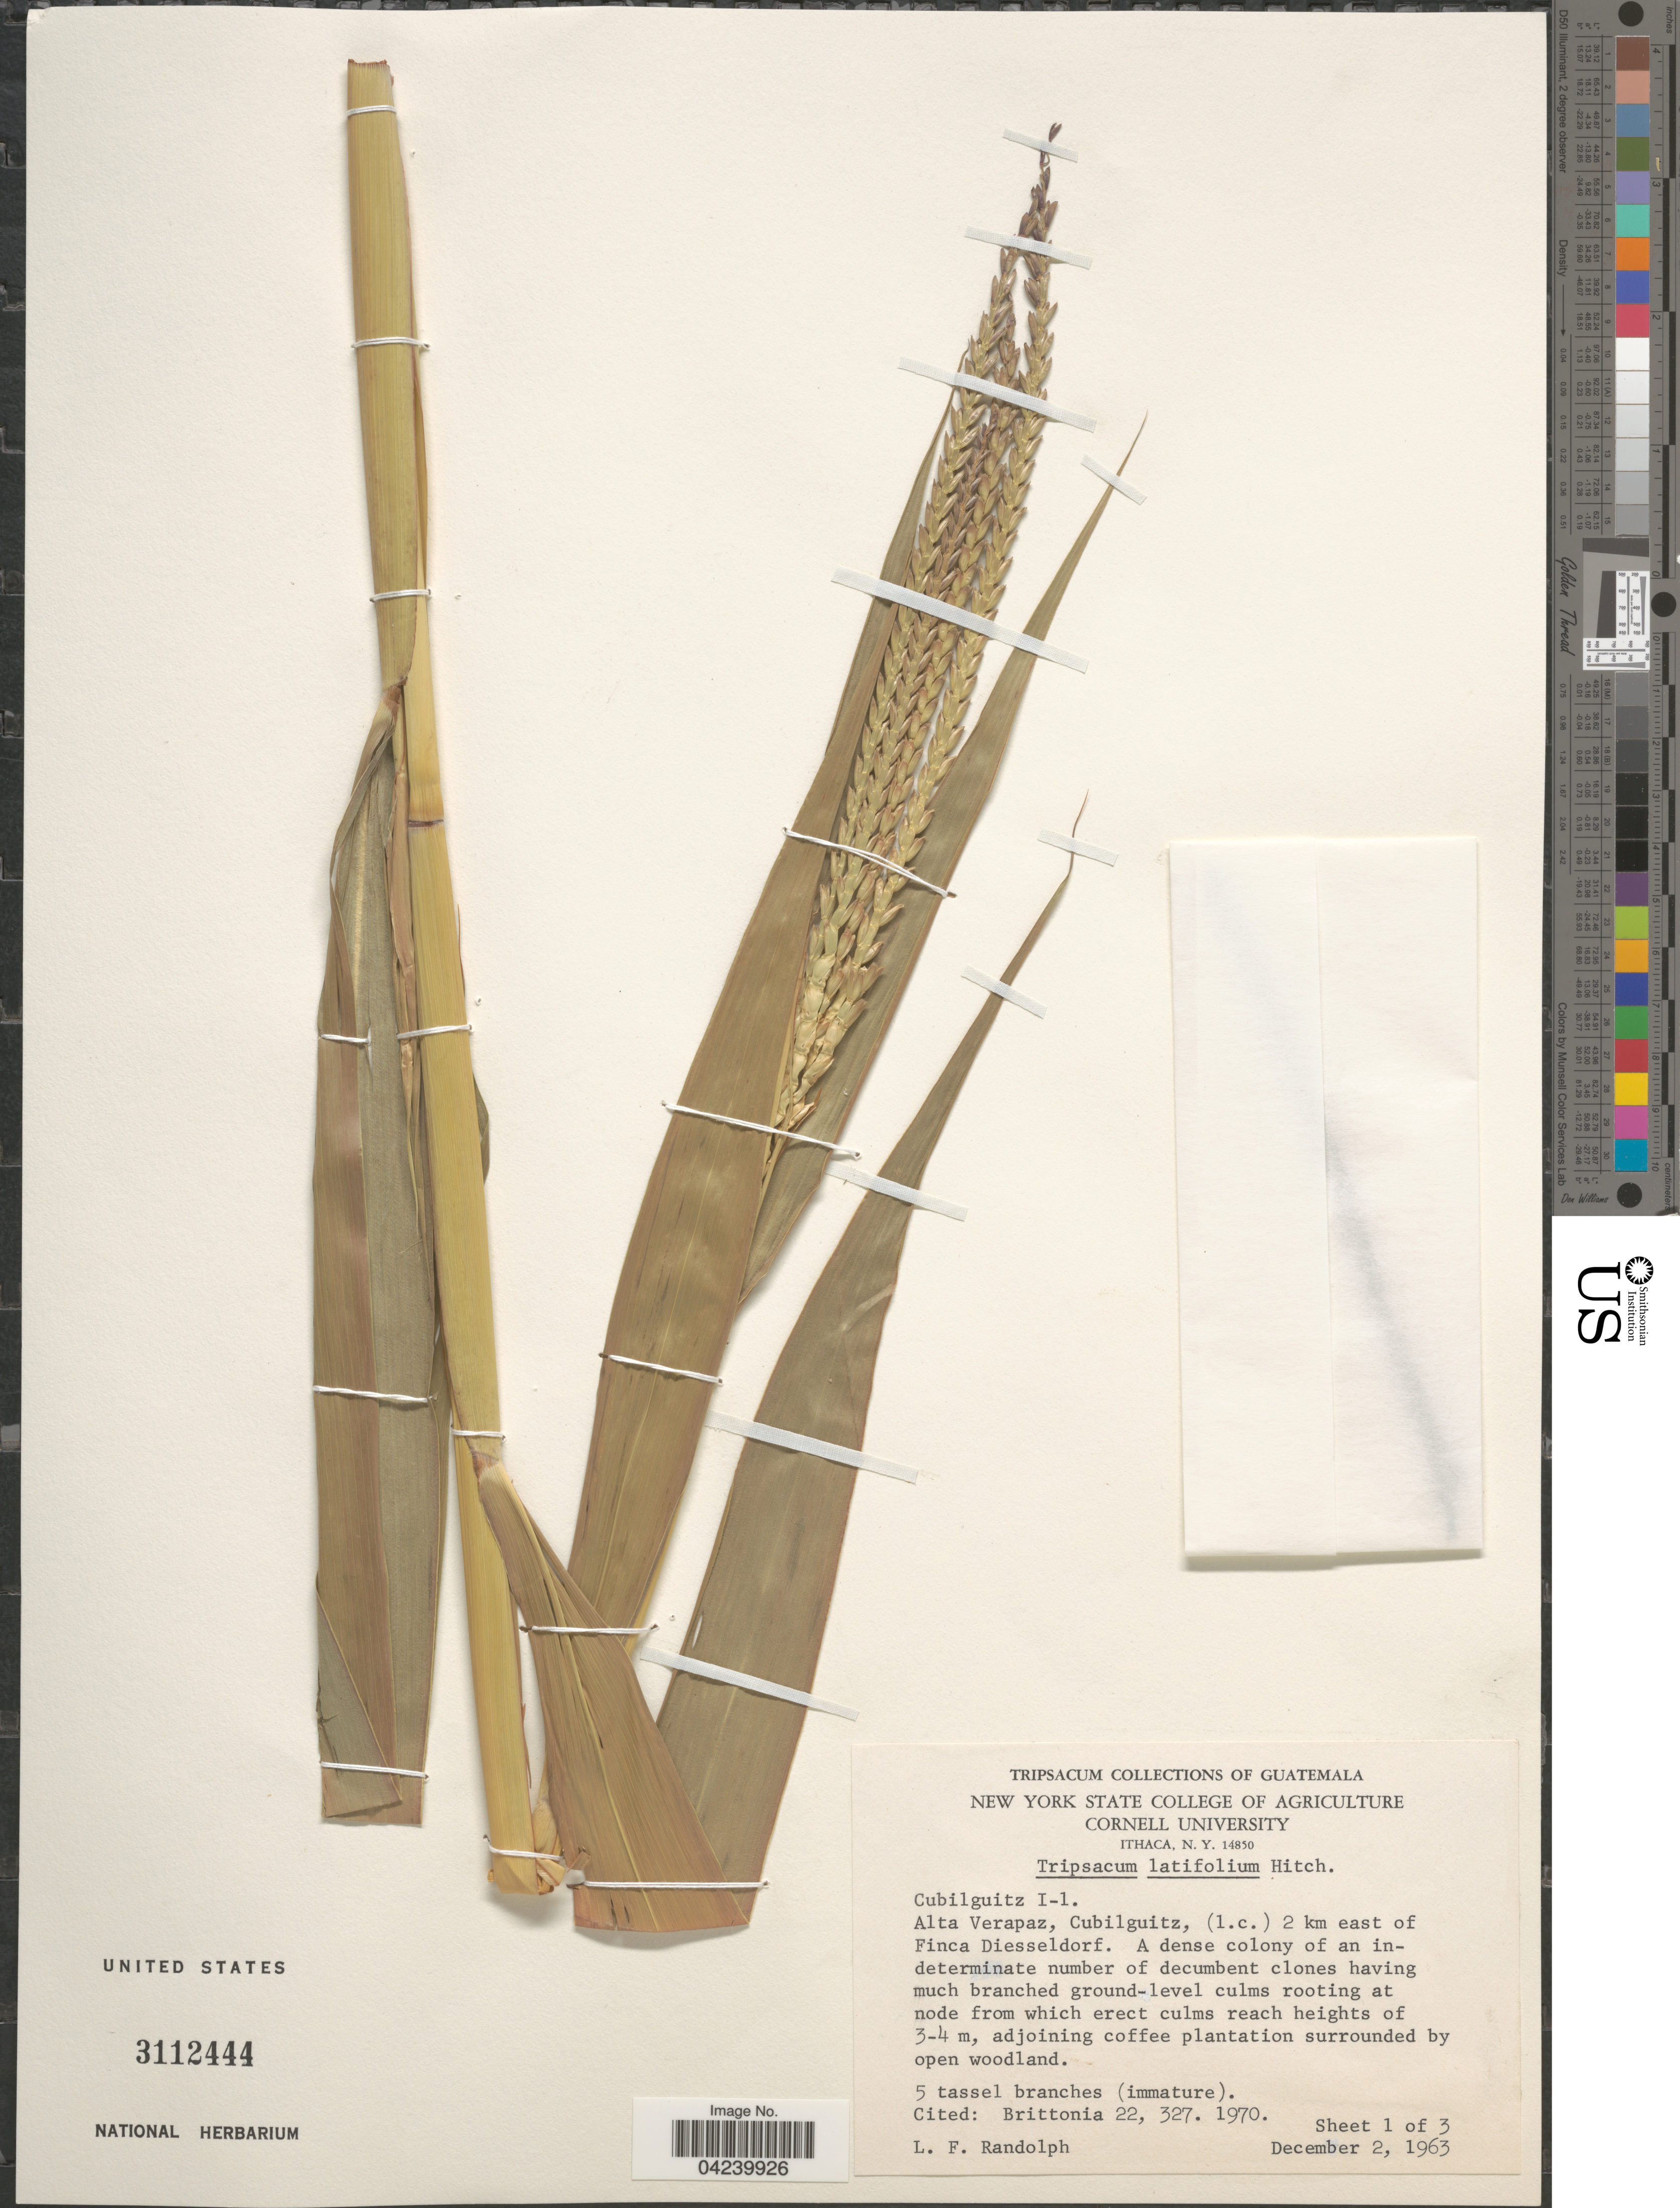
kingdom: Plantae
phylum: Tracheophyta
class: Liliopsida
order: Poales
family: Poaceae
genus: Tripsacum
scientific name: Tripsacum latifolium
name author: Hitchc.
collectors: L. F. Randolph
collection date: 1963-12-02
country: Guatemala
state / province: Alta Verapaz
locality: Cubilguitz I-1 [unsure placement] Cubilguitz, (1.c.) 2 km east of Finca Diesseldorf.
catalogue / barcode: US 3112444